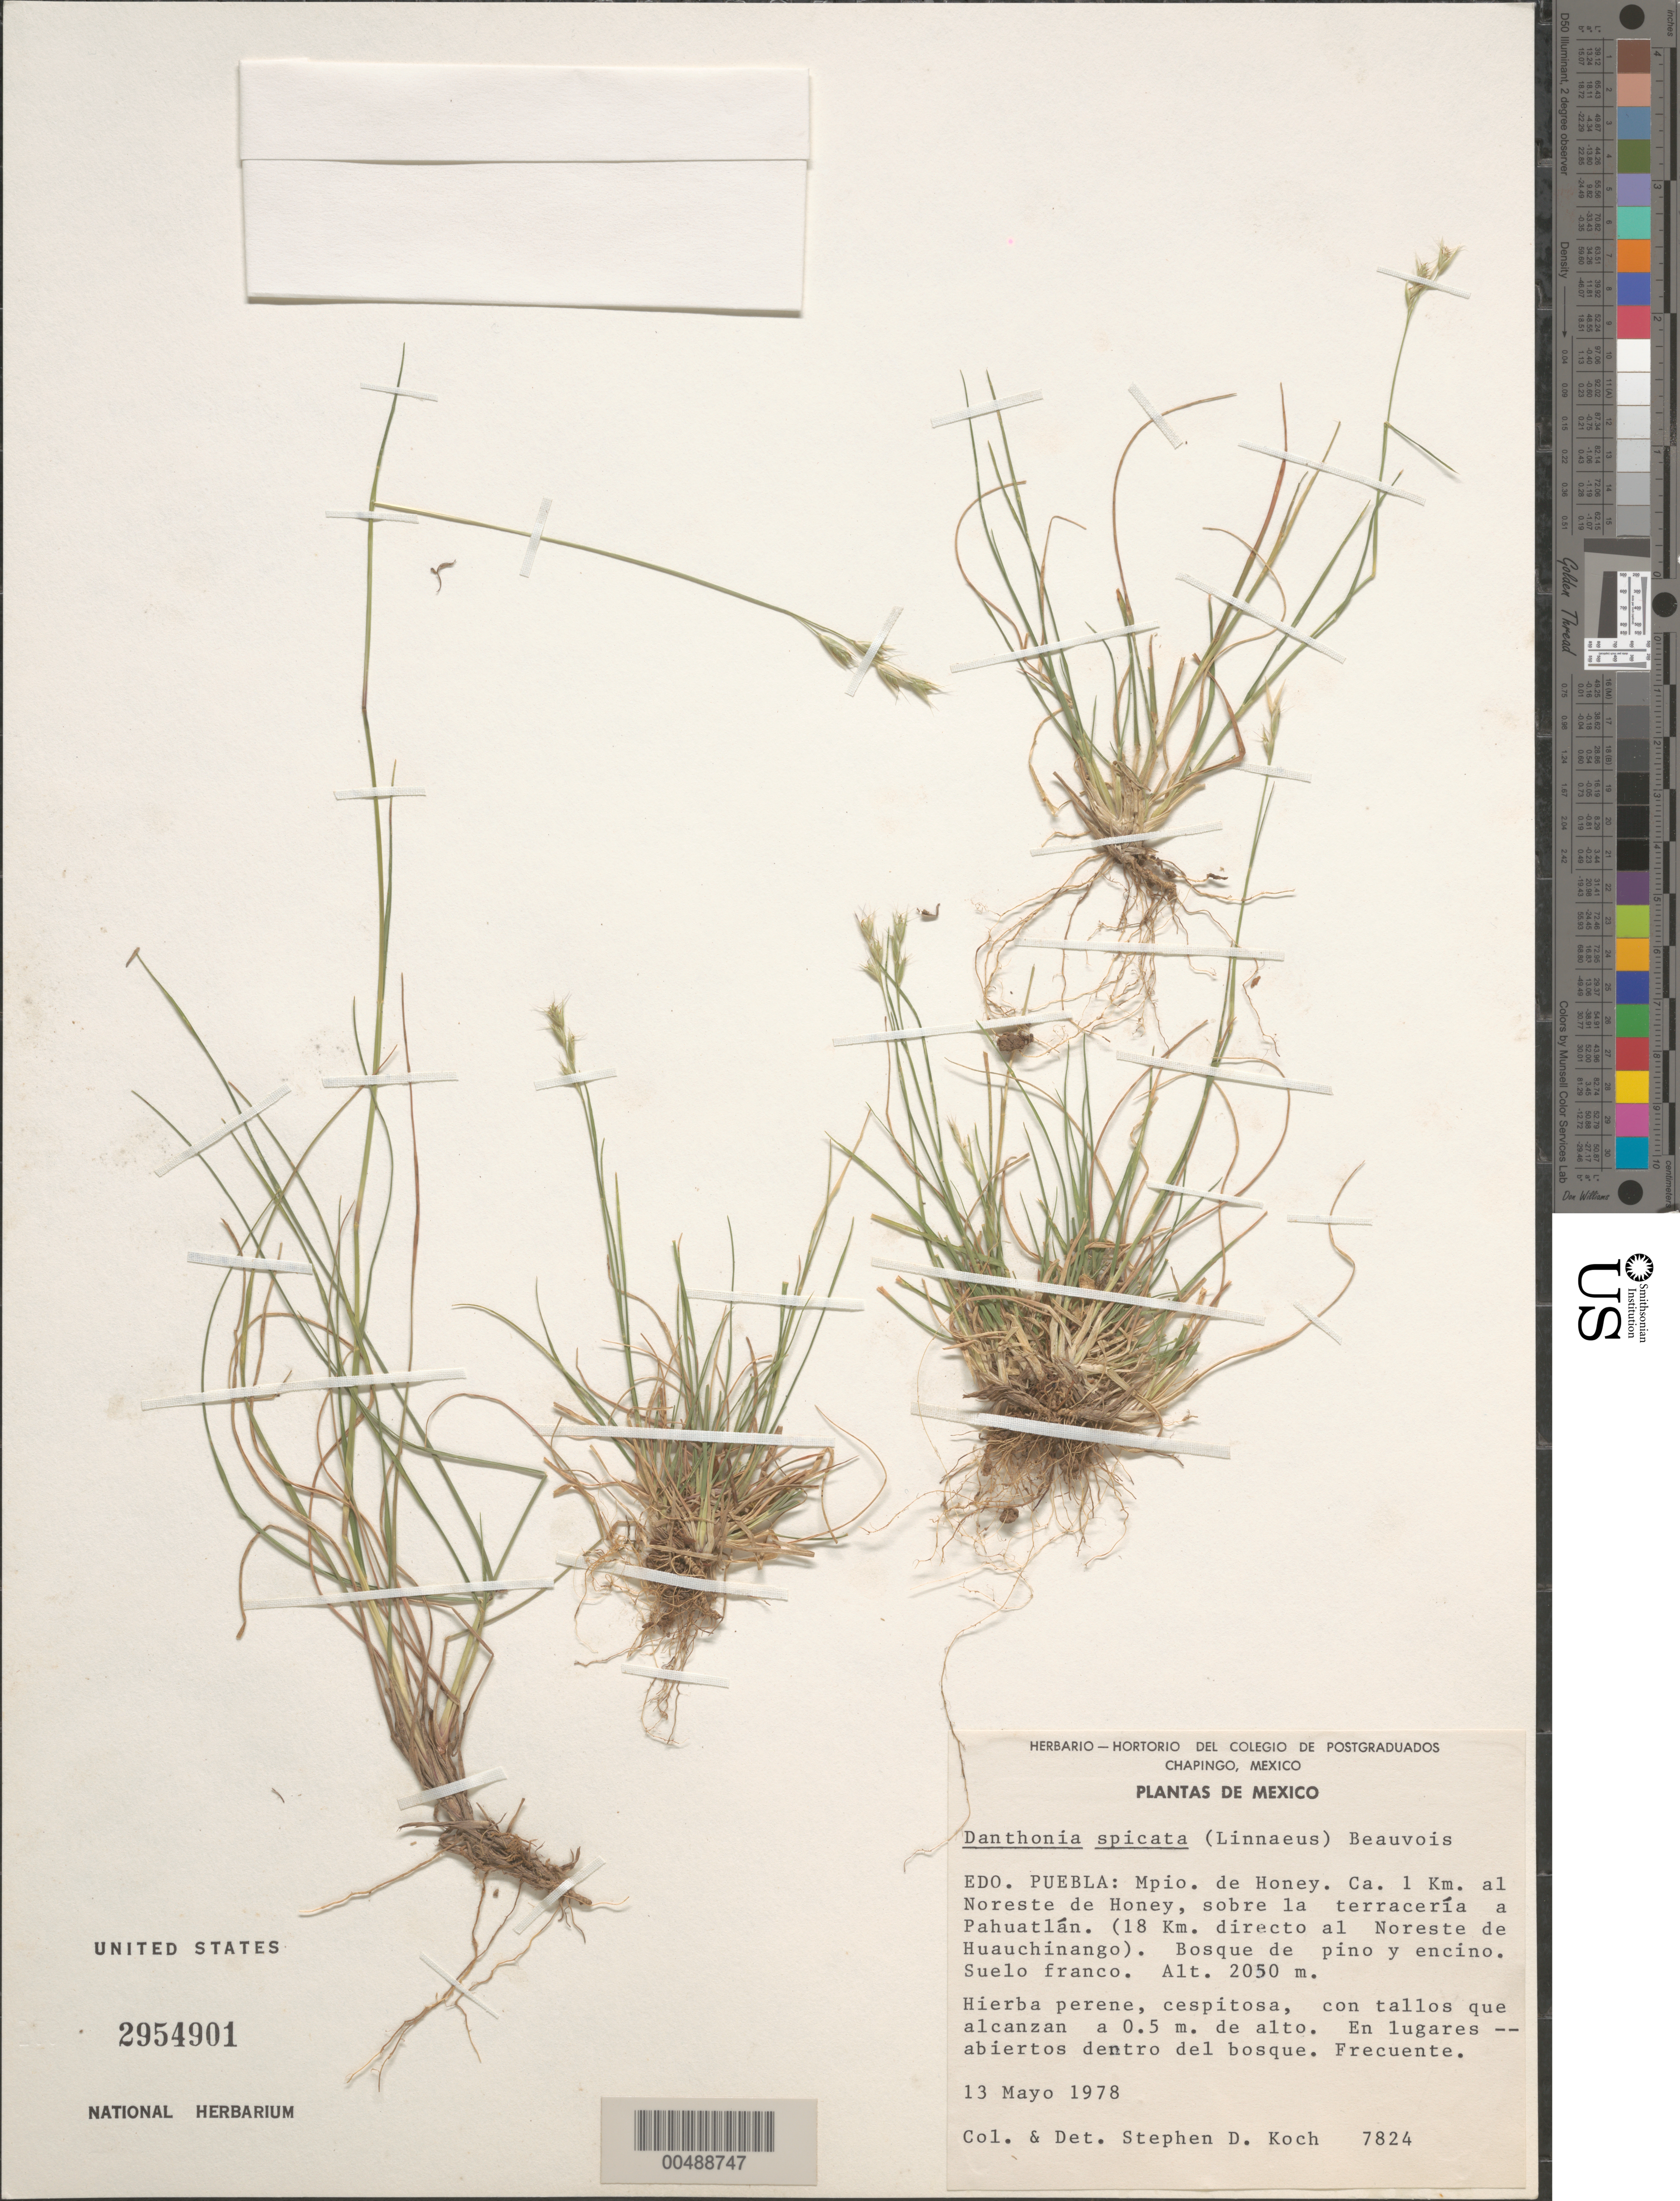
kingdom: Plantae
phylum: Tracheophyta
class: Liliopsida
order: Poales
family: Poaceae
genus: Danthonia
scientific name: Danthonia spicata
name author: (L.) P. Beauv. ex Roem. & Schult.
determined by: Koch, S. D.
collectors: S. D. Koch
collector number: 7824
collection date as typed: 13 May 1978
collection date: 1978-05-13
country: Mexico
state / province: Puebla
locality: Honey Mun., ca. 1 km NE of Honey, sobre la terraceria a Pahuatlan (18 km directo al NE of Huauchinango)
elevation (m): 2050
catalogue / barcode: US 2954901